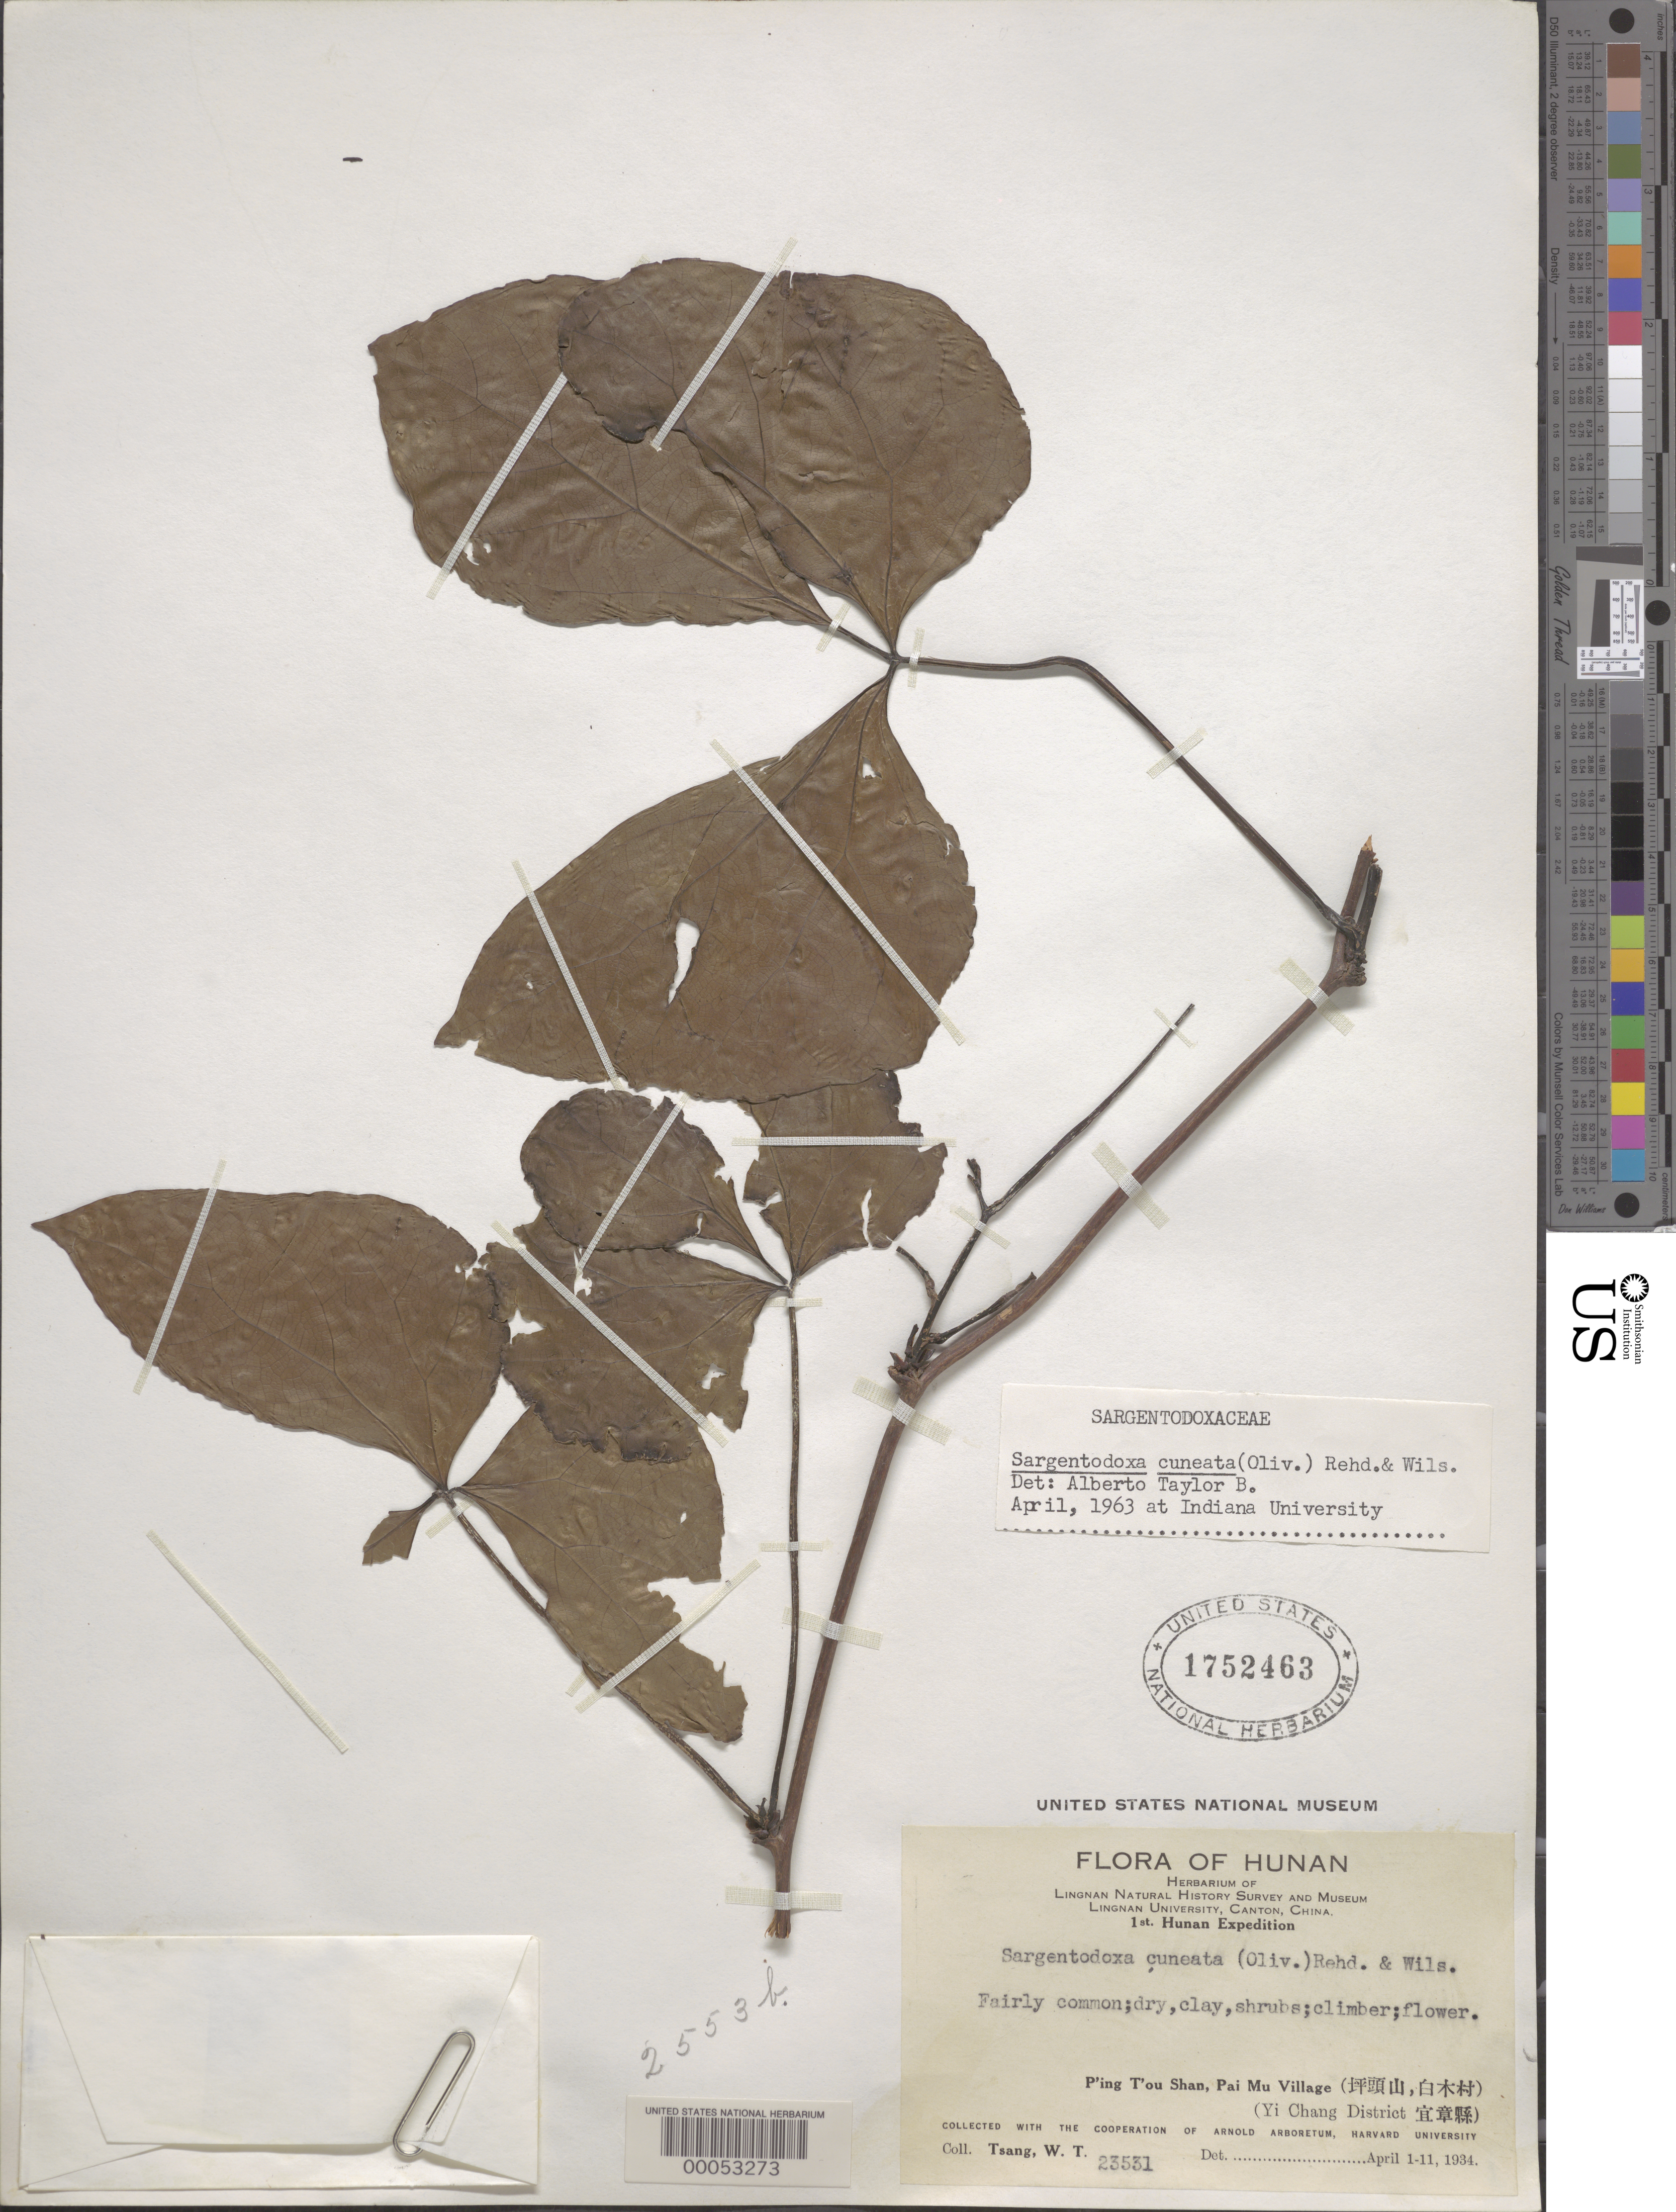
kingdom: Plantae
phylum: Tracheophyta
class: Magnoliopsida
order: Ranunculales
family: Lardizabalaceae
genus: Sargentodoxa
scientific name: Sargentodoxa cuneata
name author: (Oliv.) Rehder & E.H. Wilson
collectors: W. T. Tsang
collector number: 23531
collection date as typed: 01 Apr 1934 to 11 Apr 1934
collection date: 1934-04-01/1934-04-11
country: China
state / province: Hunan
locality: Yi chang dist., p'ing t'ou shan, pai mu village. [province questionable: could be chekiang (zhejiang) or hupeh (hubei).]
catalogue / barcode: US 1752463